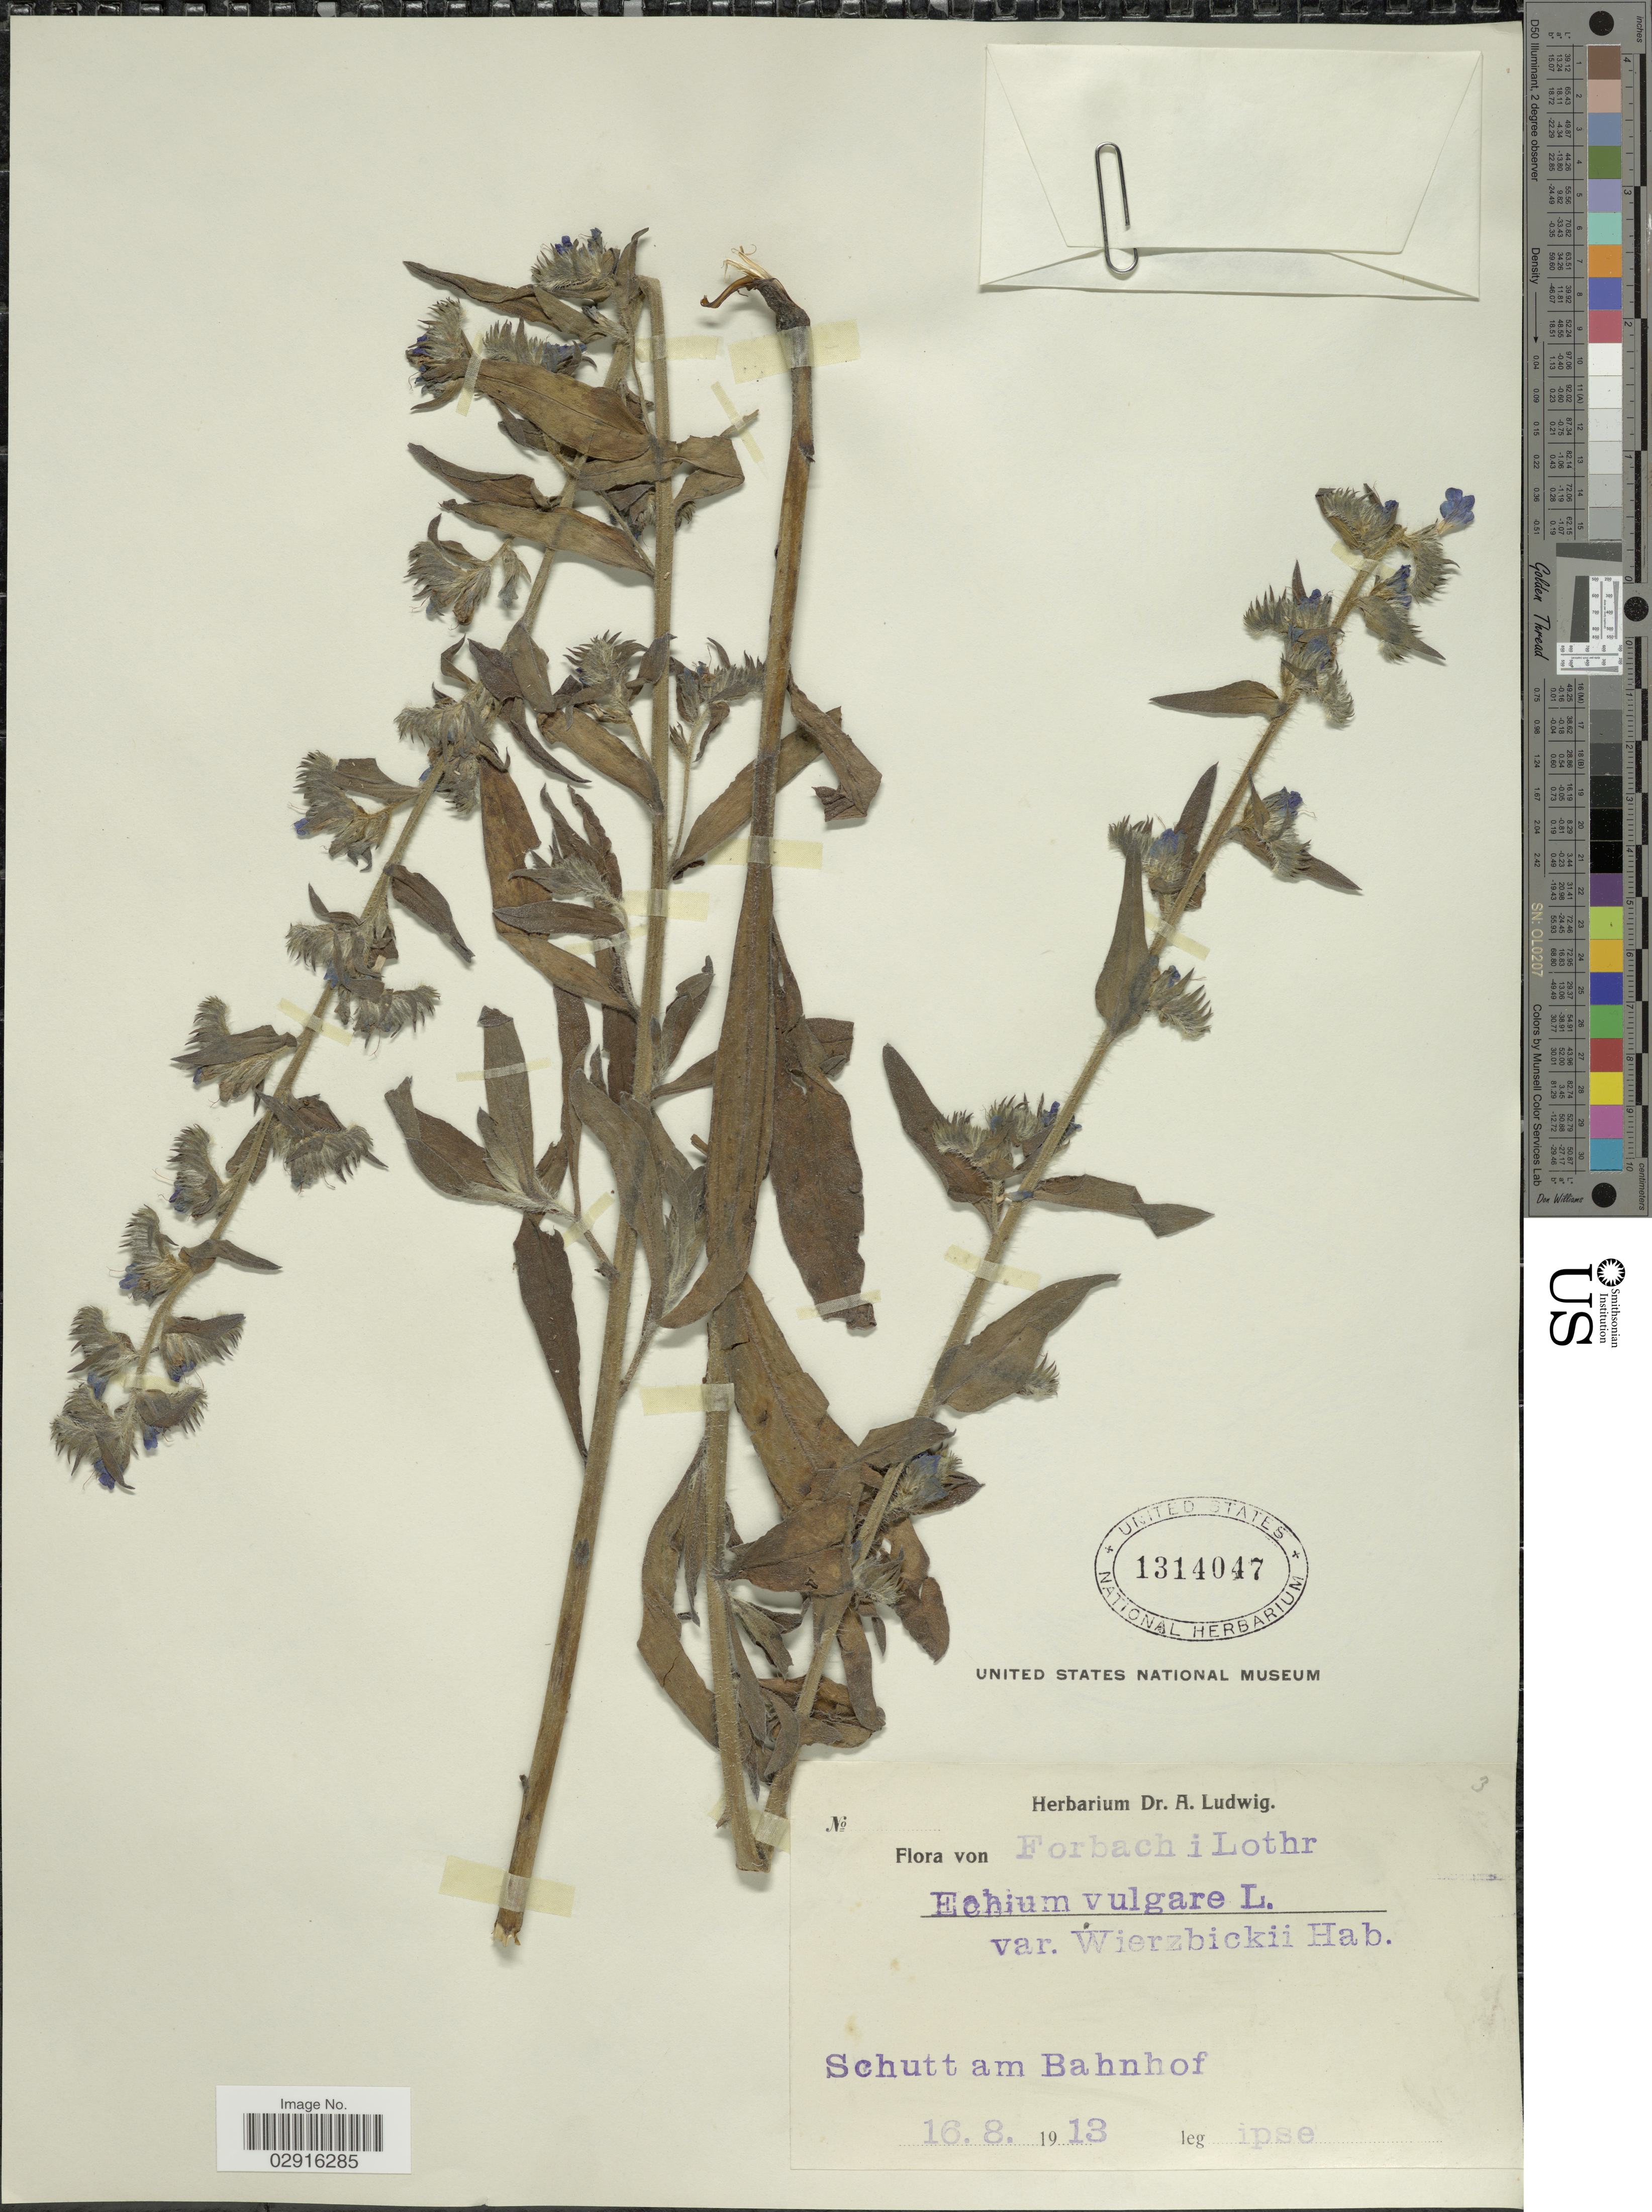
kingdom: Plantae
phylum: Tracheophyta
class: Magnoliopsida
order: Boraginales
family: Boraginaceae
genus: Echium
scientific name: Echium vulgare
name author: L.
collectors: A. Ludwig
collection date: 1913-08-16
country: Germany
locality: Forbach i Lothr. Schutt am Bahnhof.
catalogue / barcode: US 1314047